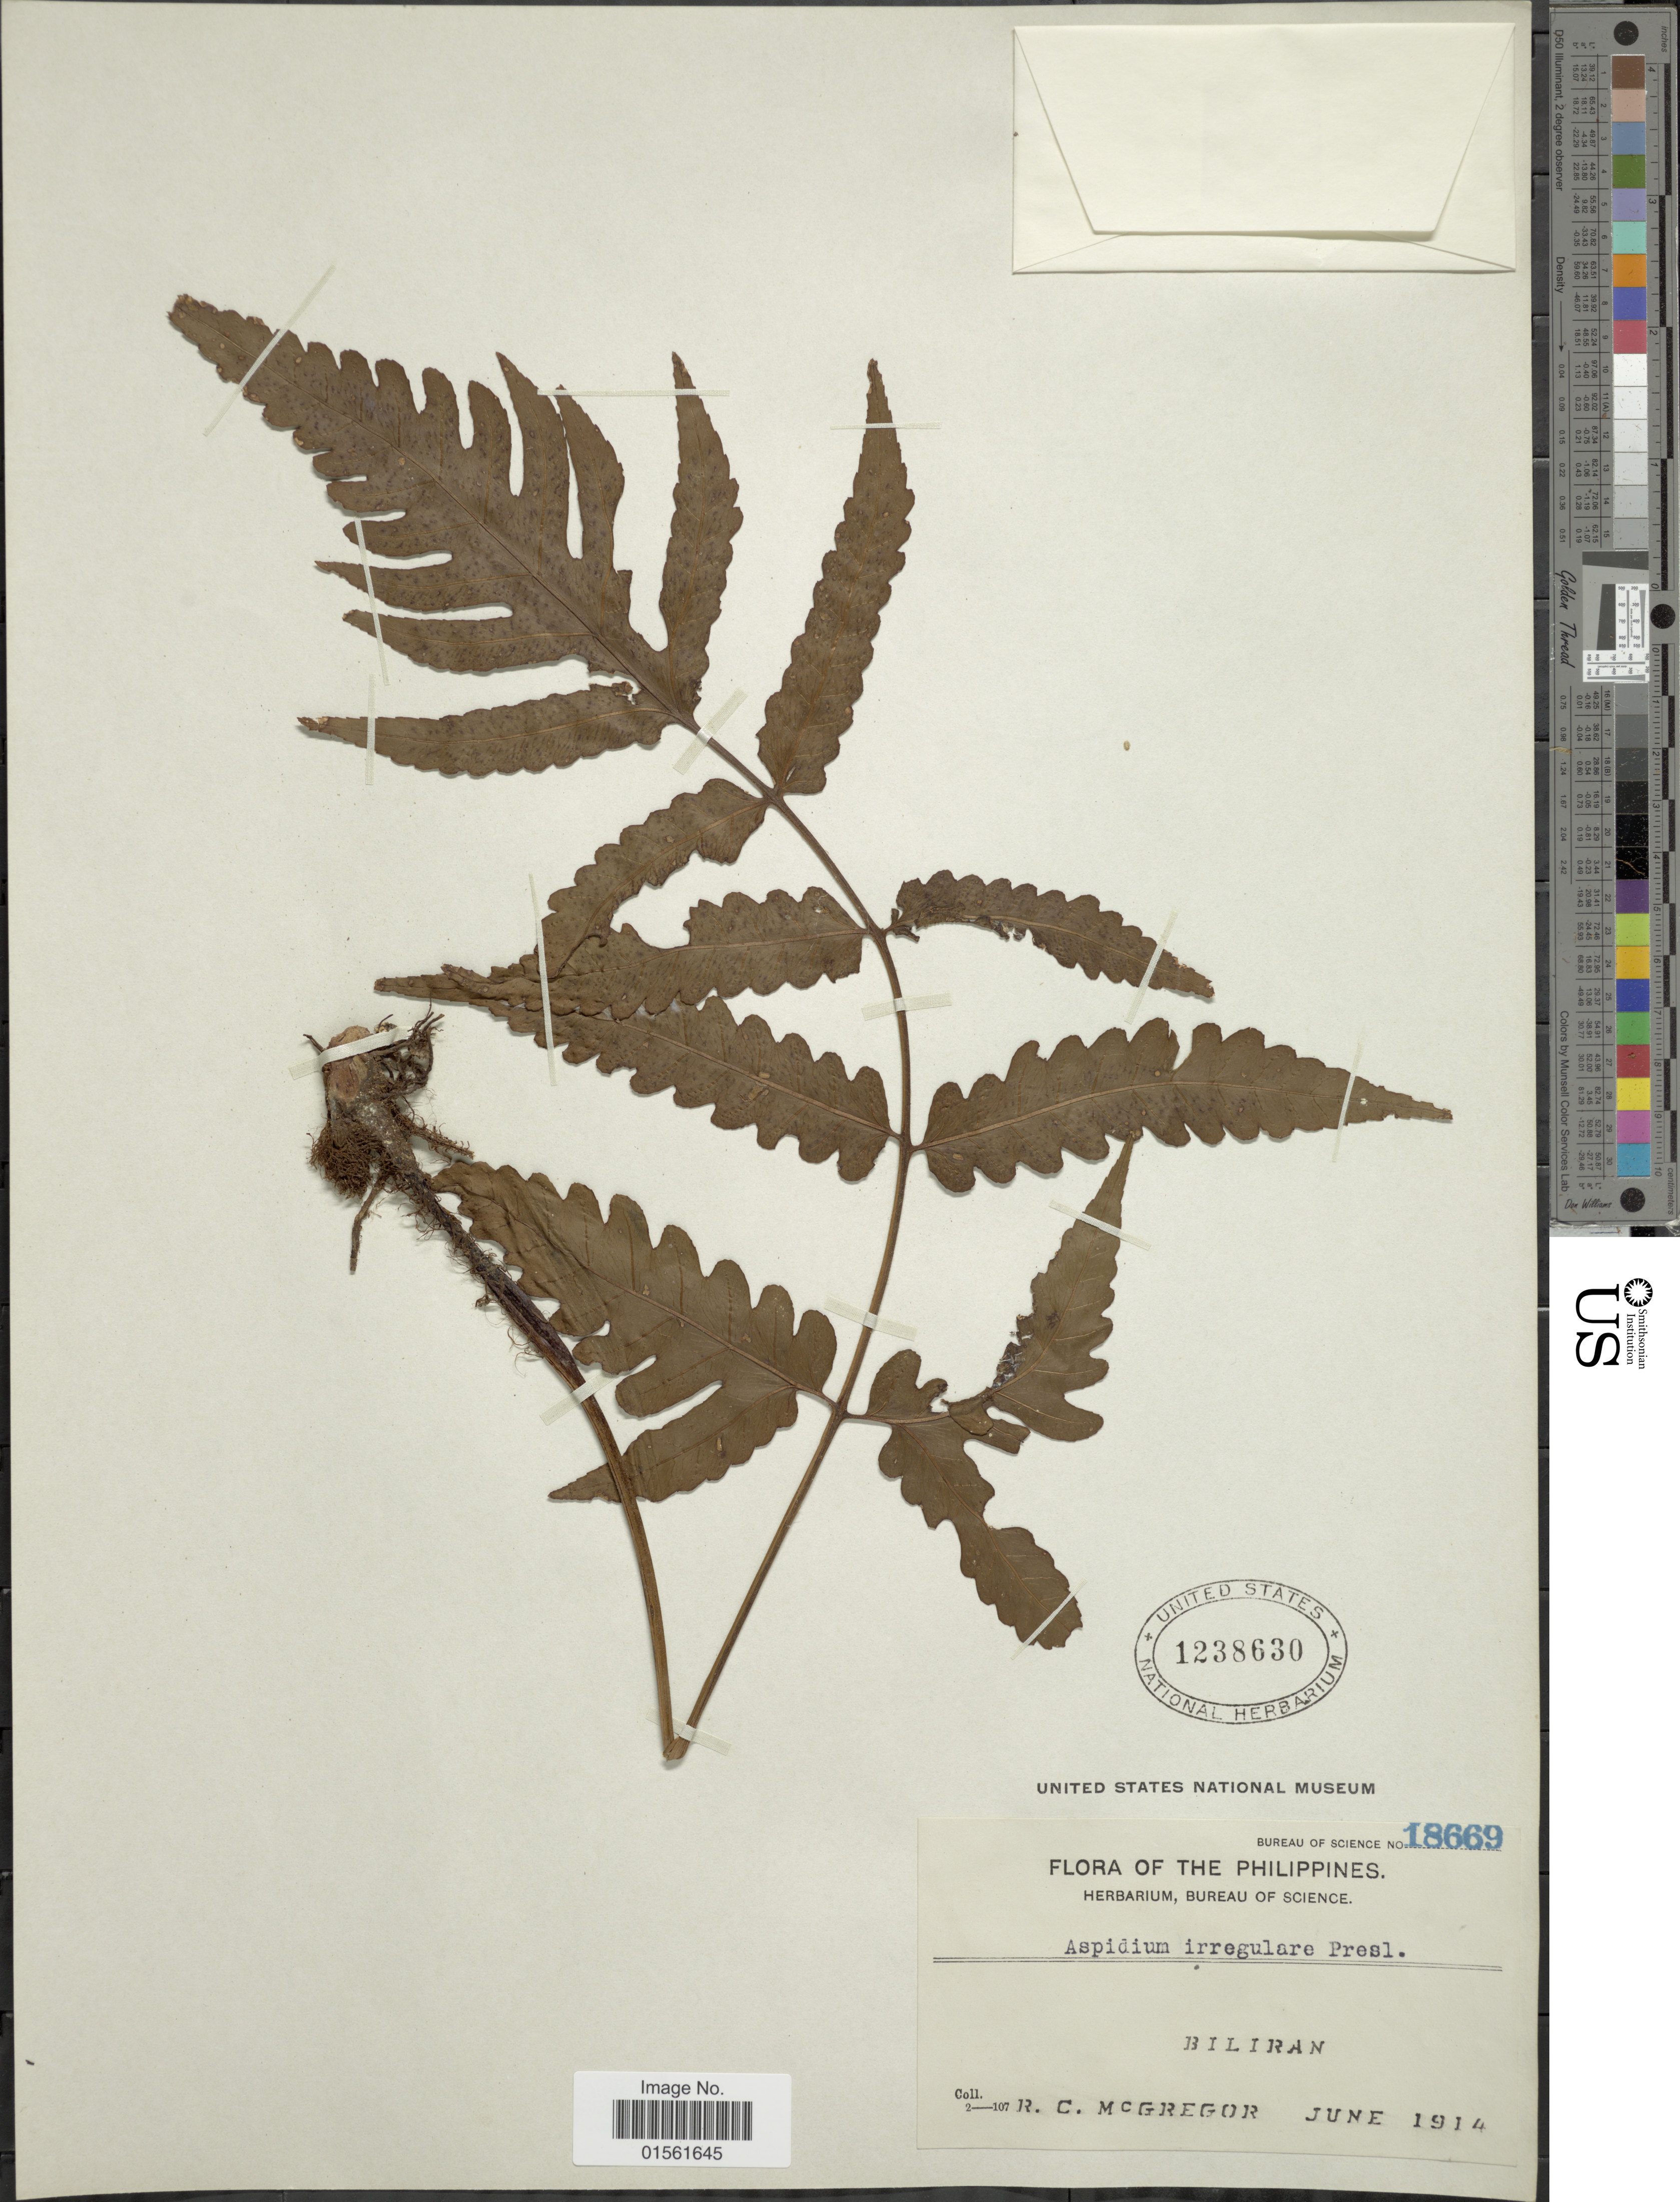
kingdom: Plantae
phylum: Tracheophyta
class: Polypodiopsida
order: Polypodiales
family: Dryopteridaceae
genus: Pleocnemia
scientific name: Pleocnemia irregularis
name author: (C. Presl) Holttum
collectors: R. C. McGregor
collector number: Bureau of Science 18669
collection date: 1914-06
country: Philippines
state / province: Eastern Visayas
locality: Biliran.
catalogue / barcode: US 1238630